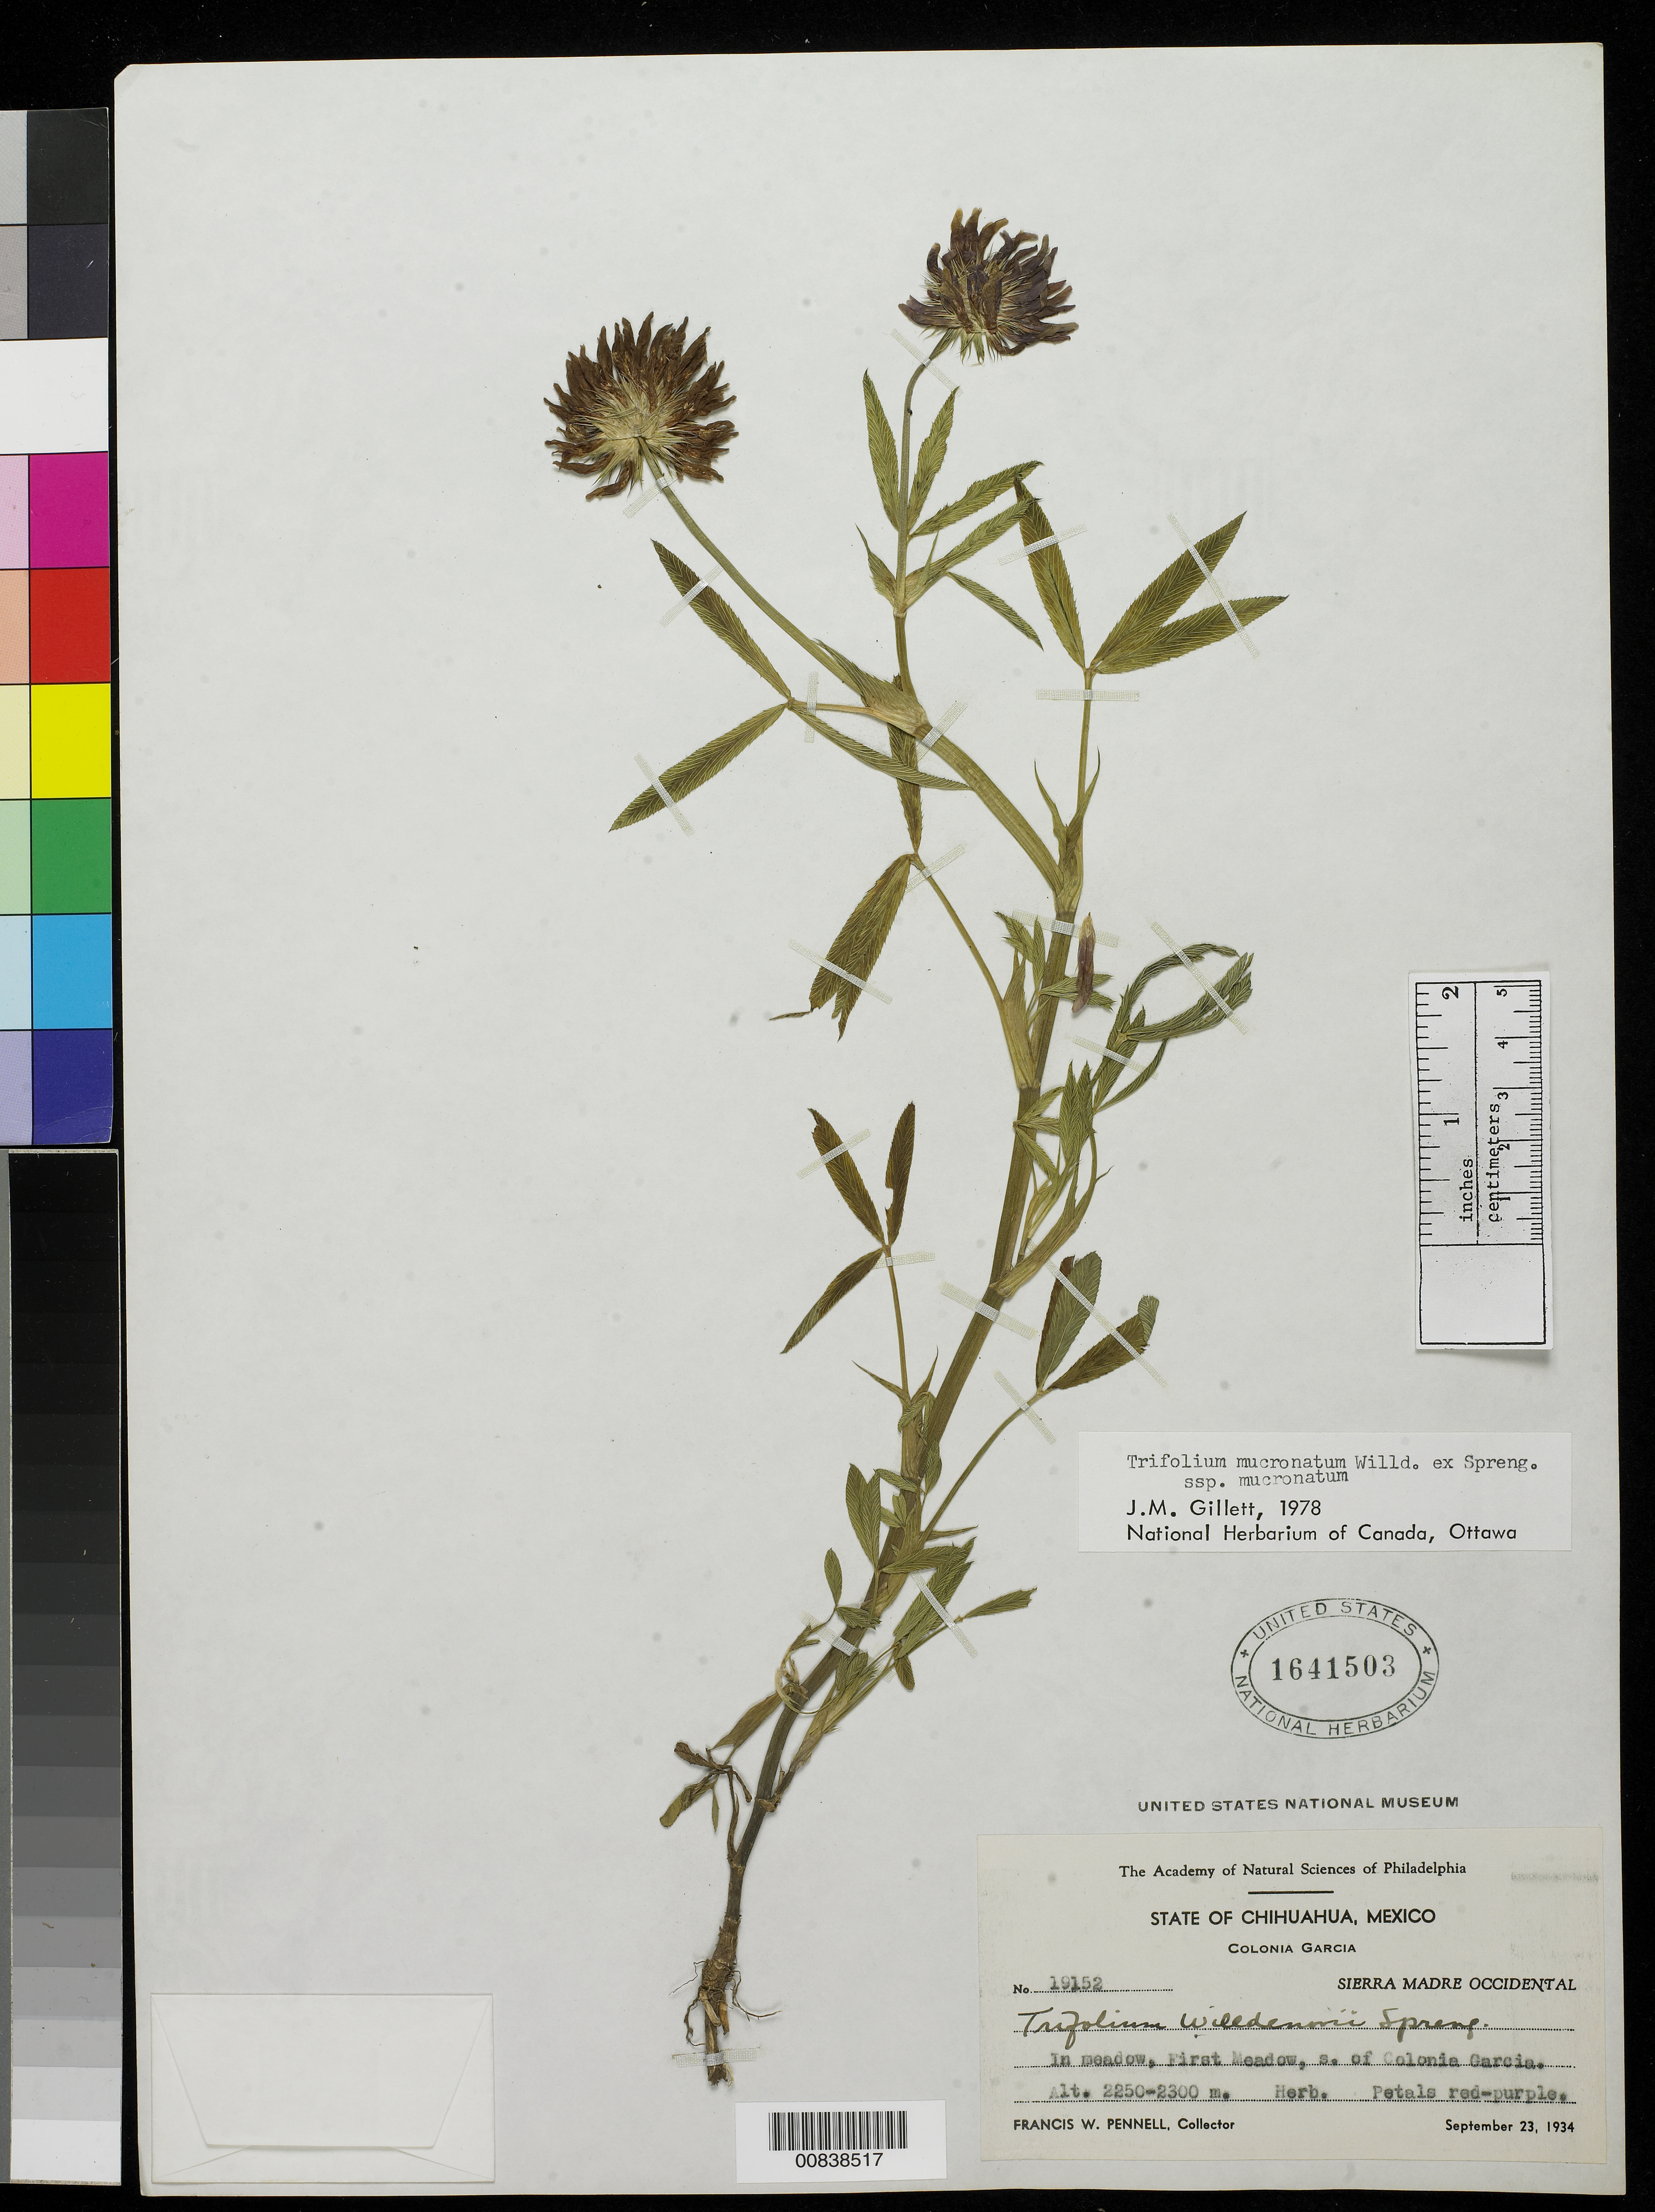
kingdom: Plantae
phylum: Tracheophyta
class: Magnoliopsida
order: Fabales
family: Fabaceae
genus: Trifolium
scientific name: Trifolium mucronatum subsp. mucronatum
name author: Willd. ex Spreng.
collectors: F. W. Pennell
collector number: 19152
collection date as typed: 23 Sep 1934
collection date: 1934-09-23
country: Mexico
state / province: Chihuahua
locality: First meadow S of Colonia García. Sierra Madre Occidental.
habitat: In meadow.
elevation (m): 2300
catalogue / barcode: US 1641503